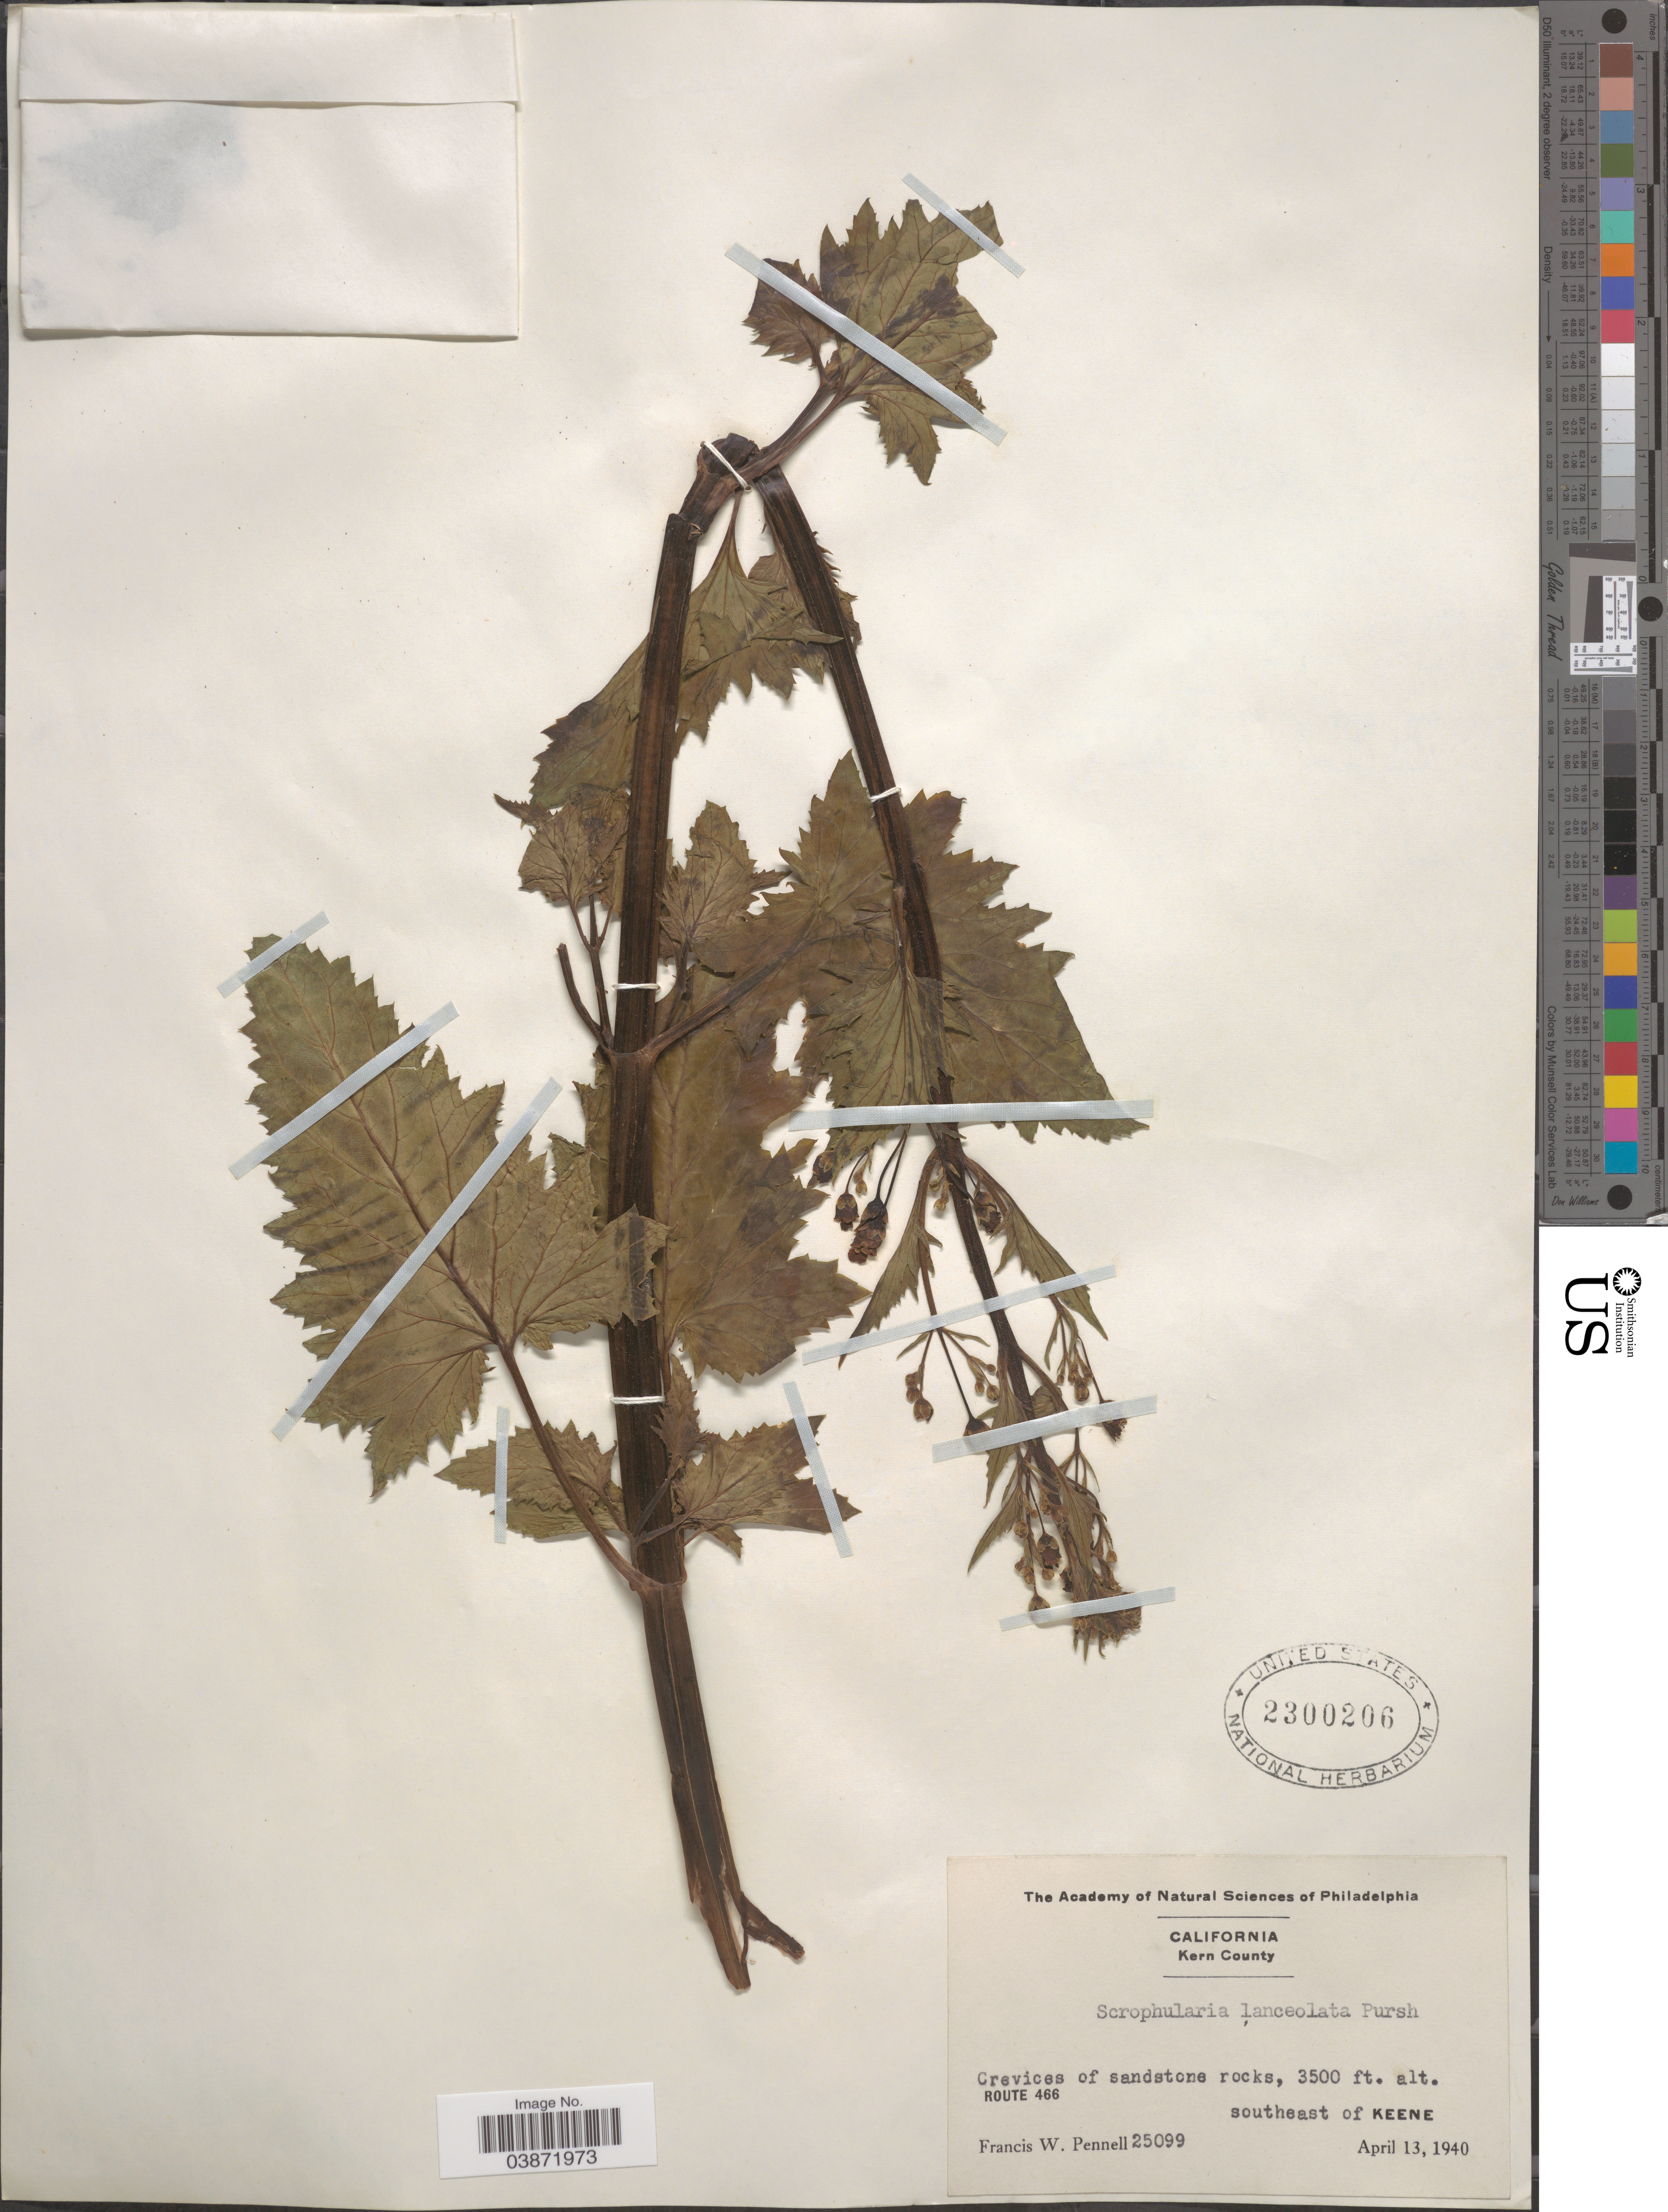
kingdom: Plantae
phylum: Tracheophyta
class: Magnoliopsida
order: Lamiales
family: Scrophulariaceae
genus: Scrophularia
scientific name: Scrophularia lanceolata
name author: Pursh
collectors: F. W. Pennell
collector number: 25099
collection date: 1940-04-13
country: United States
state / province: California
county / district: Kern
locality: Kern County. Route 466 southeast of Keene.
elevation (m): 1067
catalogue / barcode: US 2300206